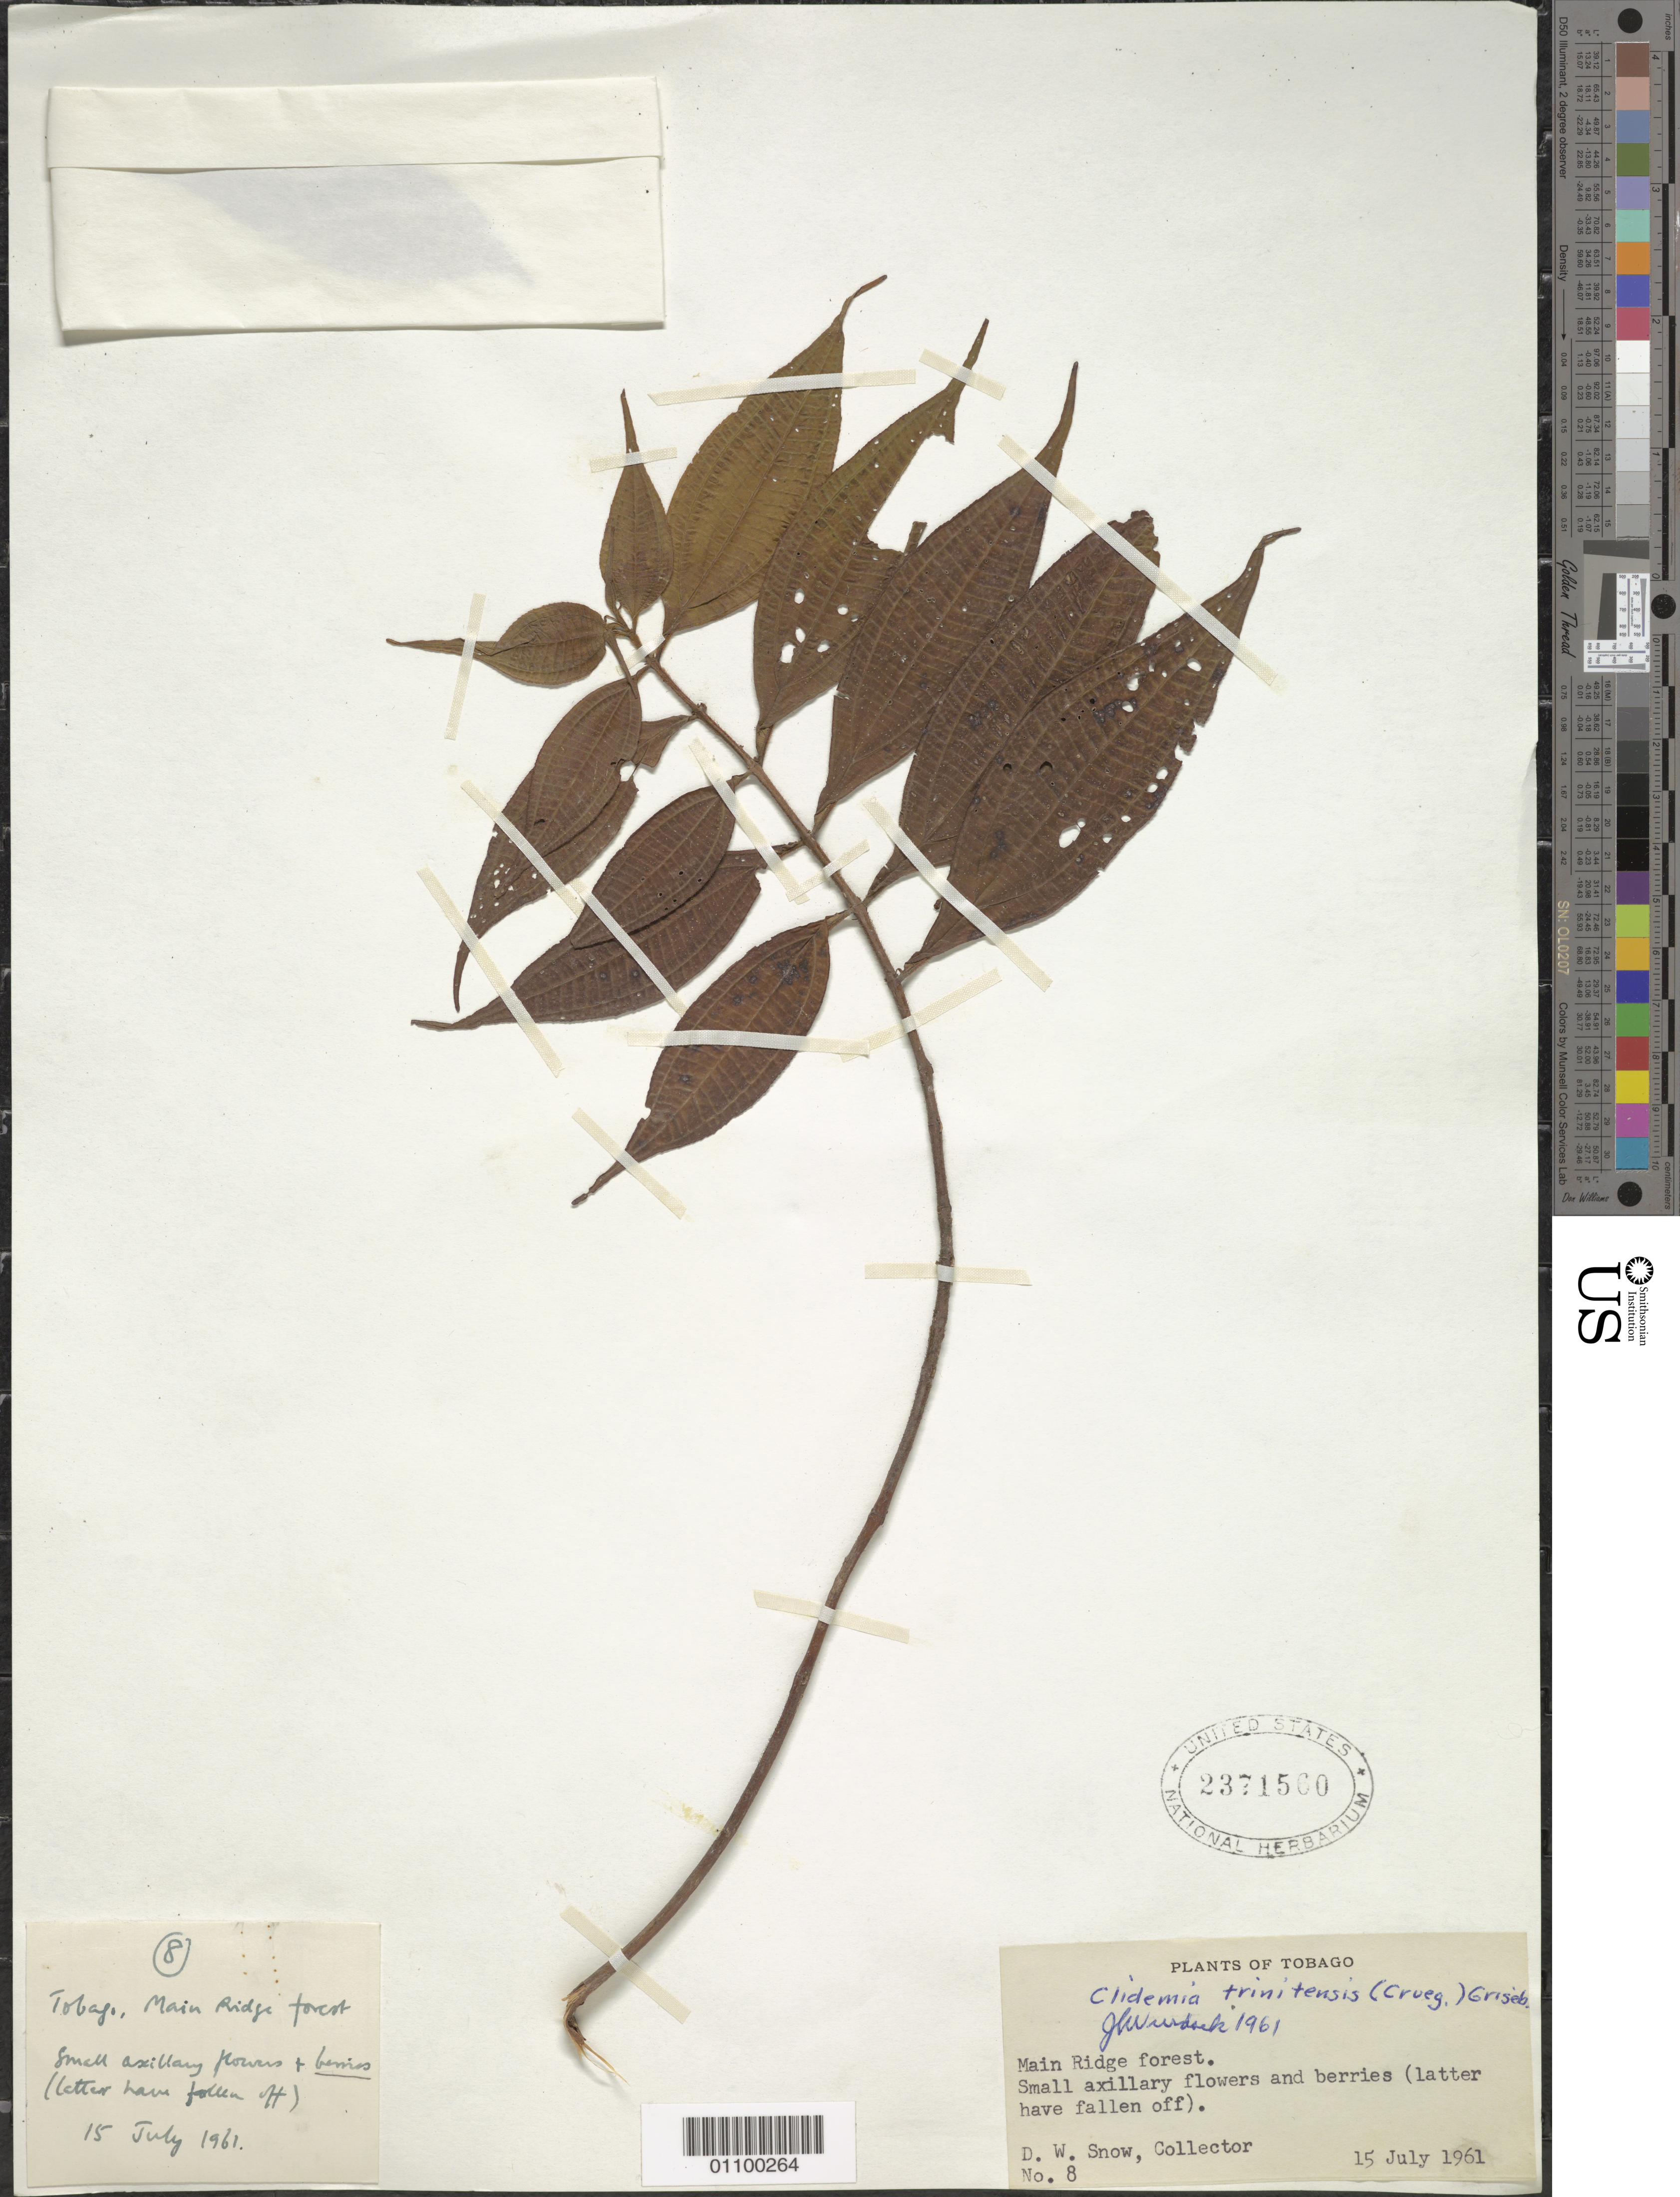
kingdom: Plantae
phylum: Tracheophyta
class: Magnoliopsida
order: Myrtales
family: Melastomataceae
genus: Clidemia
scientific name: Clidemia trinitensis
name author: (Crueg.) Griseb.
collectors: D. Snow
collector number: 8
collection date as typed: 15 Jul 1961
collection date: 1961-07-15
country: Trinidad and Tobago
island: Tobago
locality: Main Ridge forest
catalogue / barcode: US 2371560